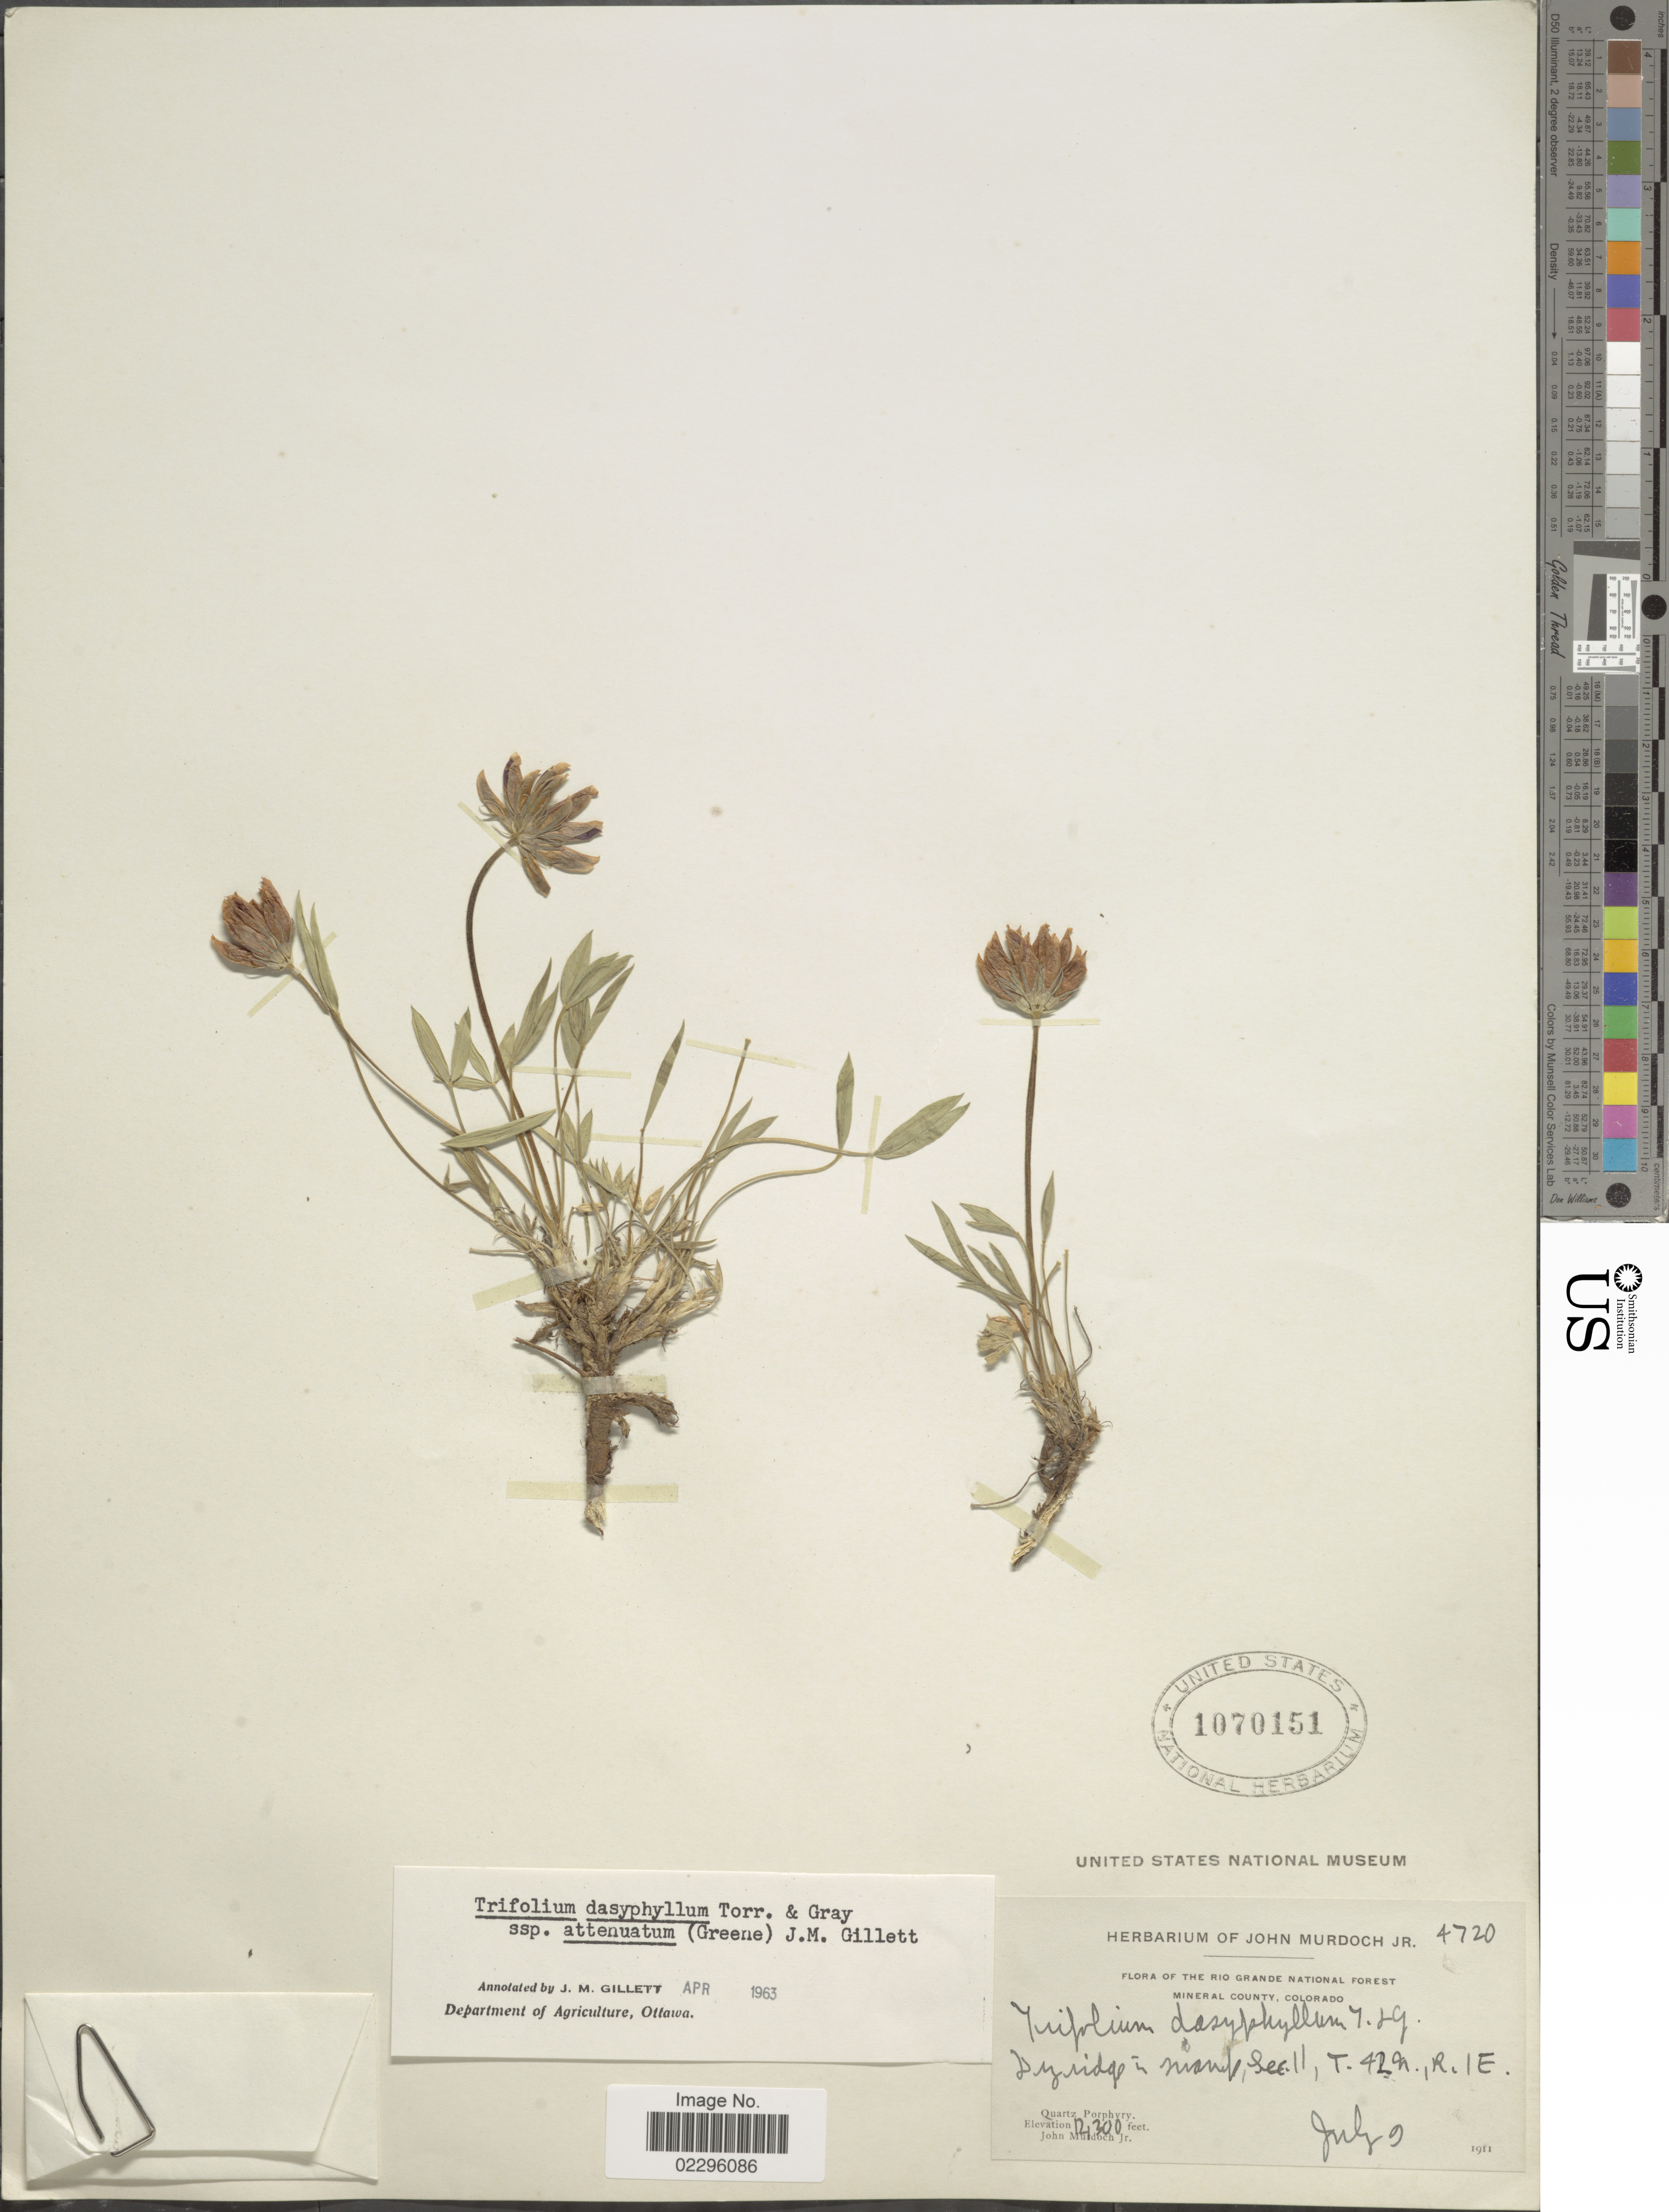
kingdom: Plantae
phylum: Tracheophyta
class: Magnoliopsida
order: Fabales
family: Fabaceae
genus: Trifolium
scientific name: Trifolium dasyphyllum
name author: Torr. & A. Gray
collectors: J. Murdoch Jr.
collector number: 4720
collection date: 1911-07-09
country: United States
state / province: Colorado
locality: Rio Grande National Forest, Mineral County, Sec. 11, T42N, R1E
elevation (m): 3749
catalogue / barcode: US 1070151